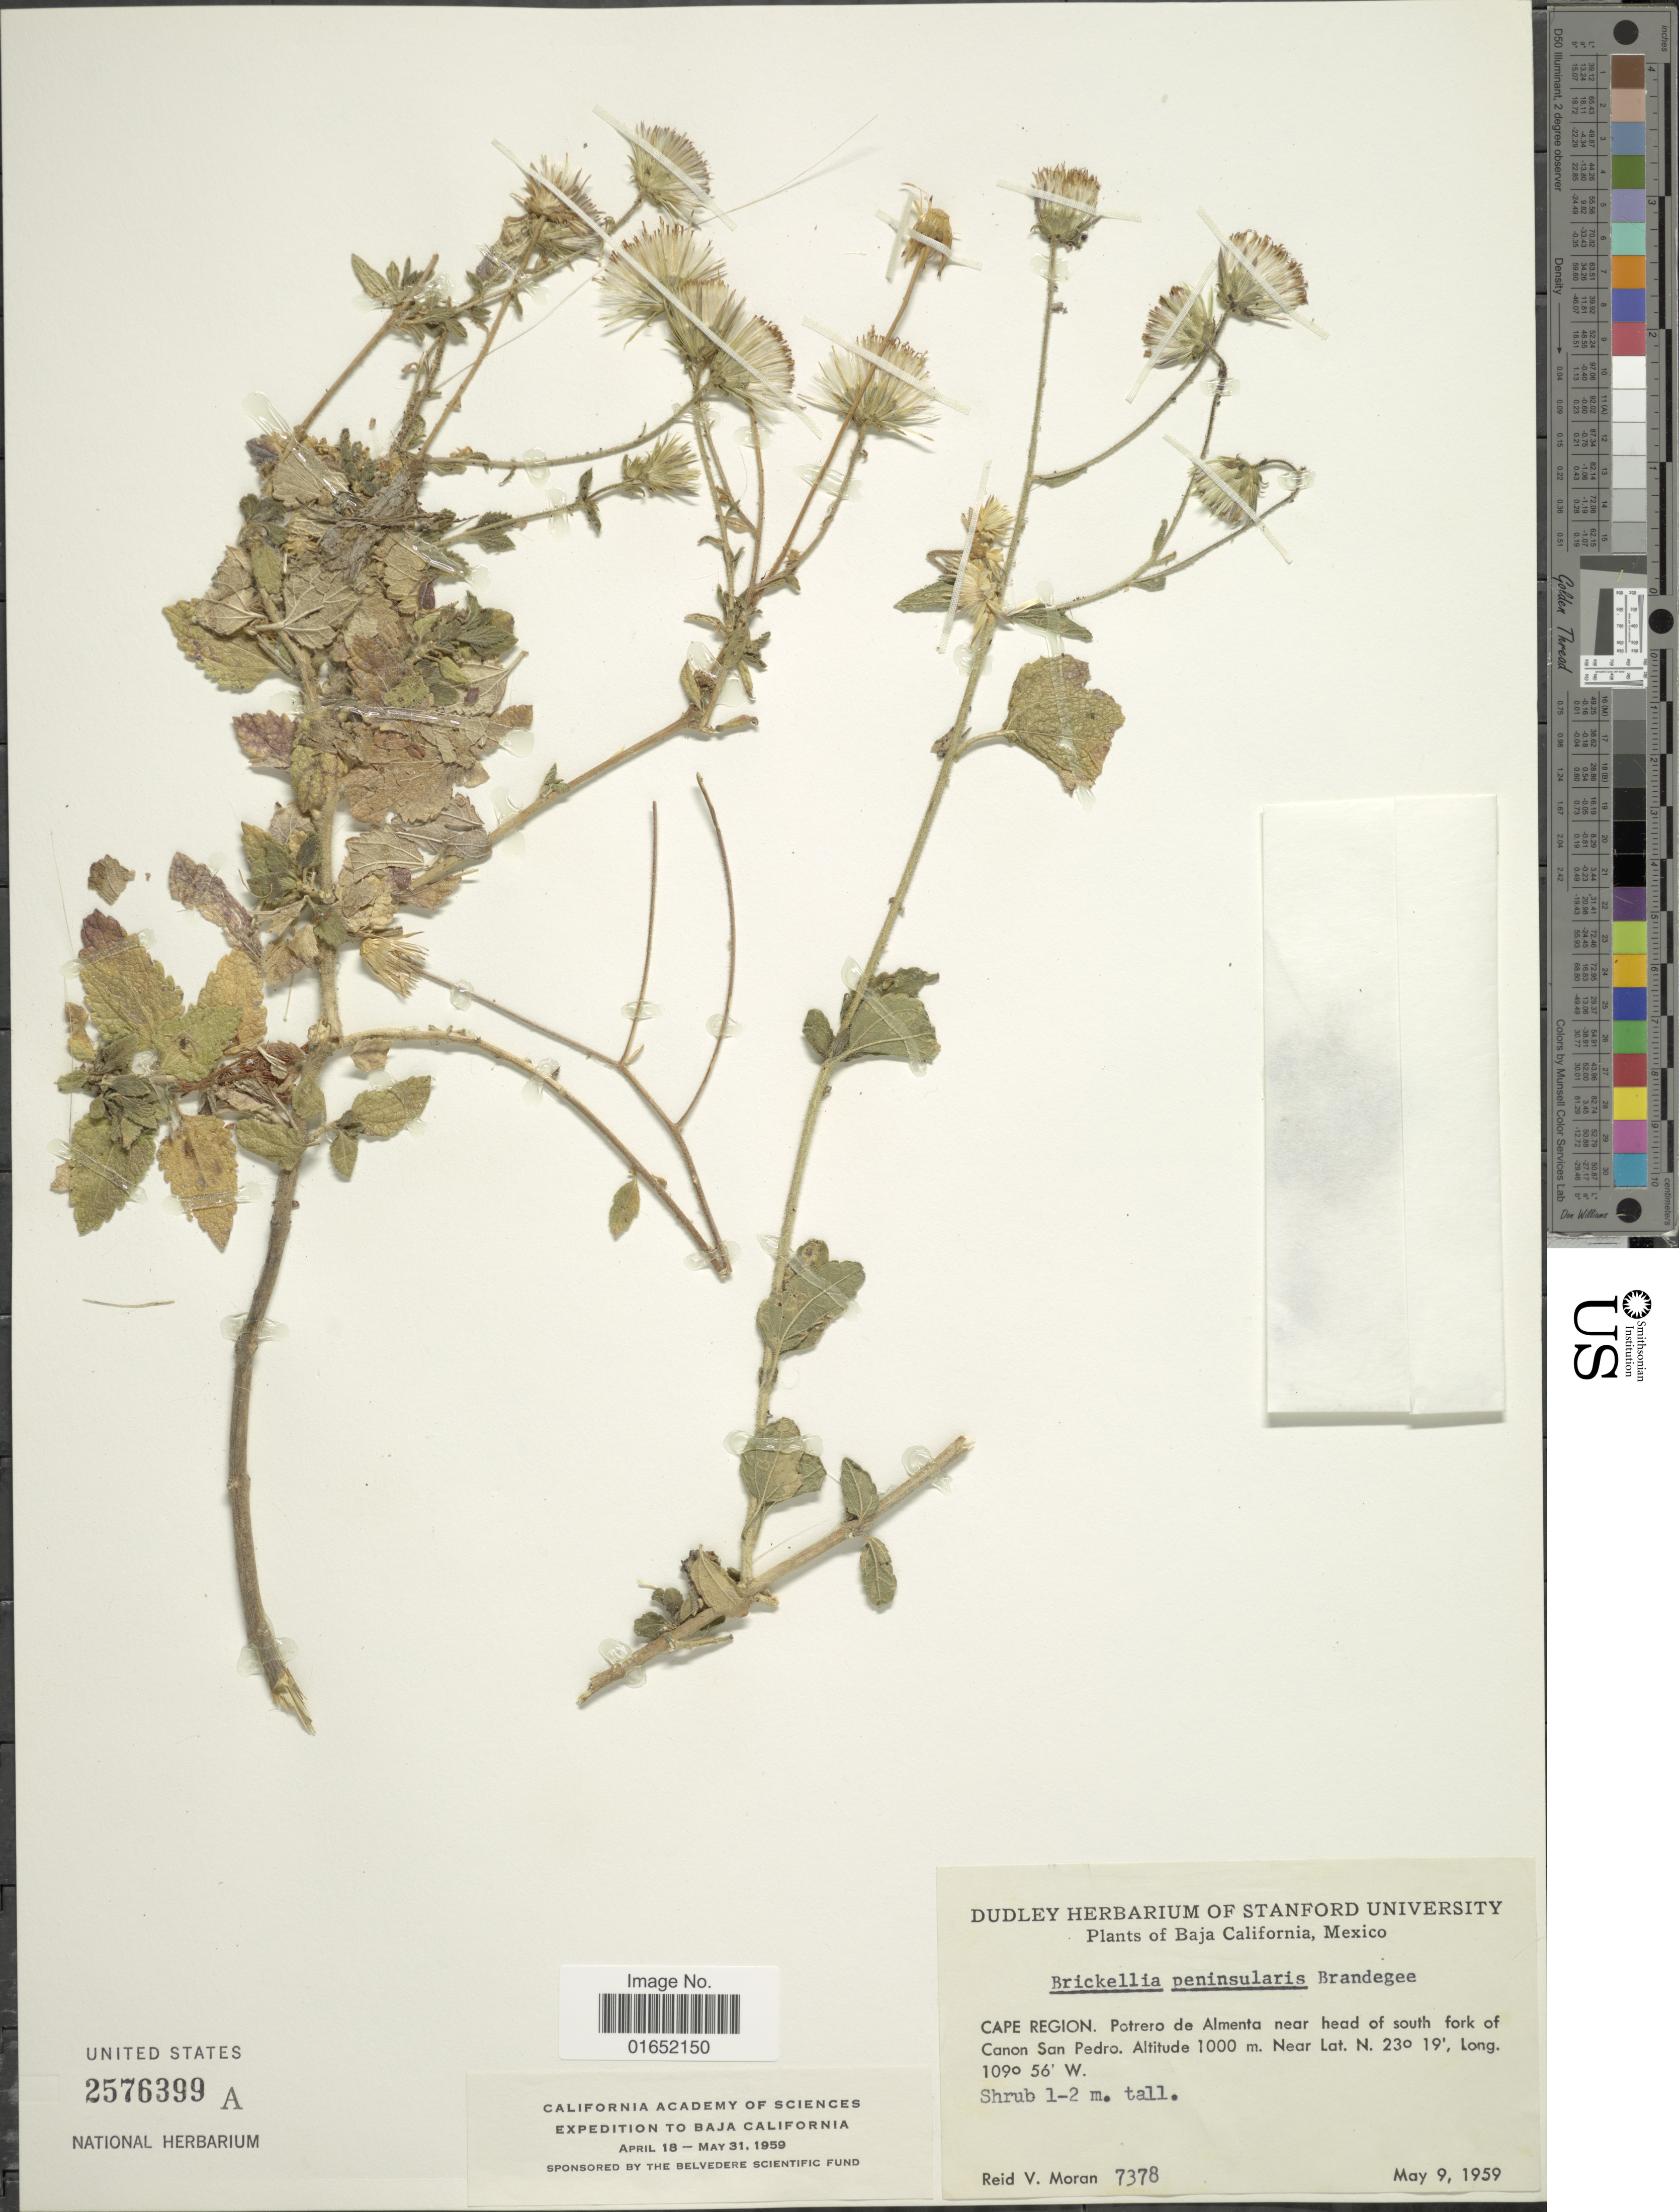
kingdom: Plantae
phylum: Tracheophyta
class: Magnoliopsida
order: Asterales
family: Asteraceae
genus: Brickellia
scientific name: Brickellia peninsularis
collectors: R. V. Moran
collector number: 7378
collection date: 1959-05-09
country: Mexico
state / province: Baja California Sur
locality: Cape Region. Potrero de Almenta near head of south fork of Canon San Pedro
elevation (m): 1000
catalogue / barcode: US 2576399A